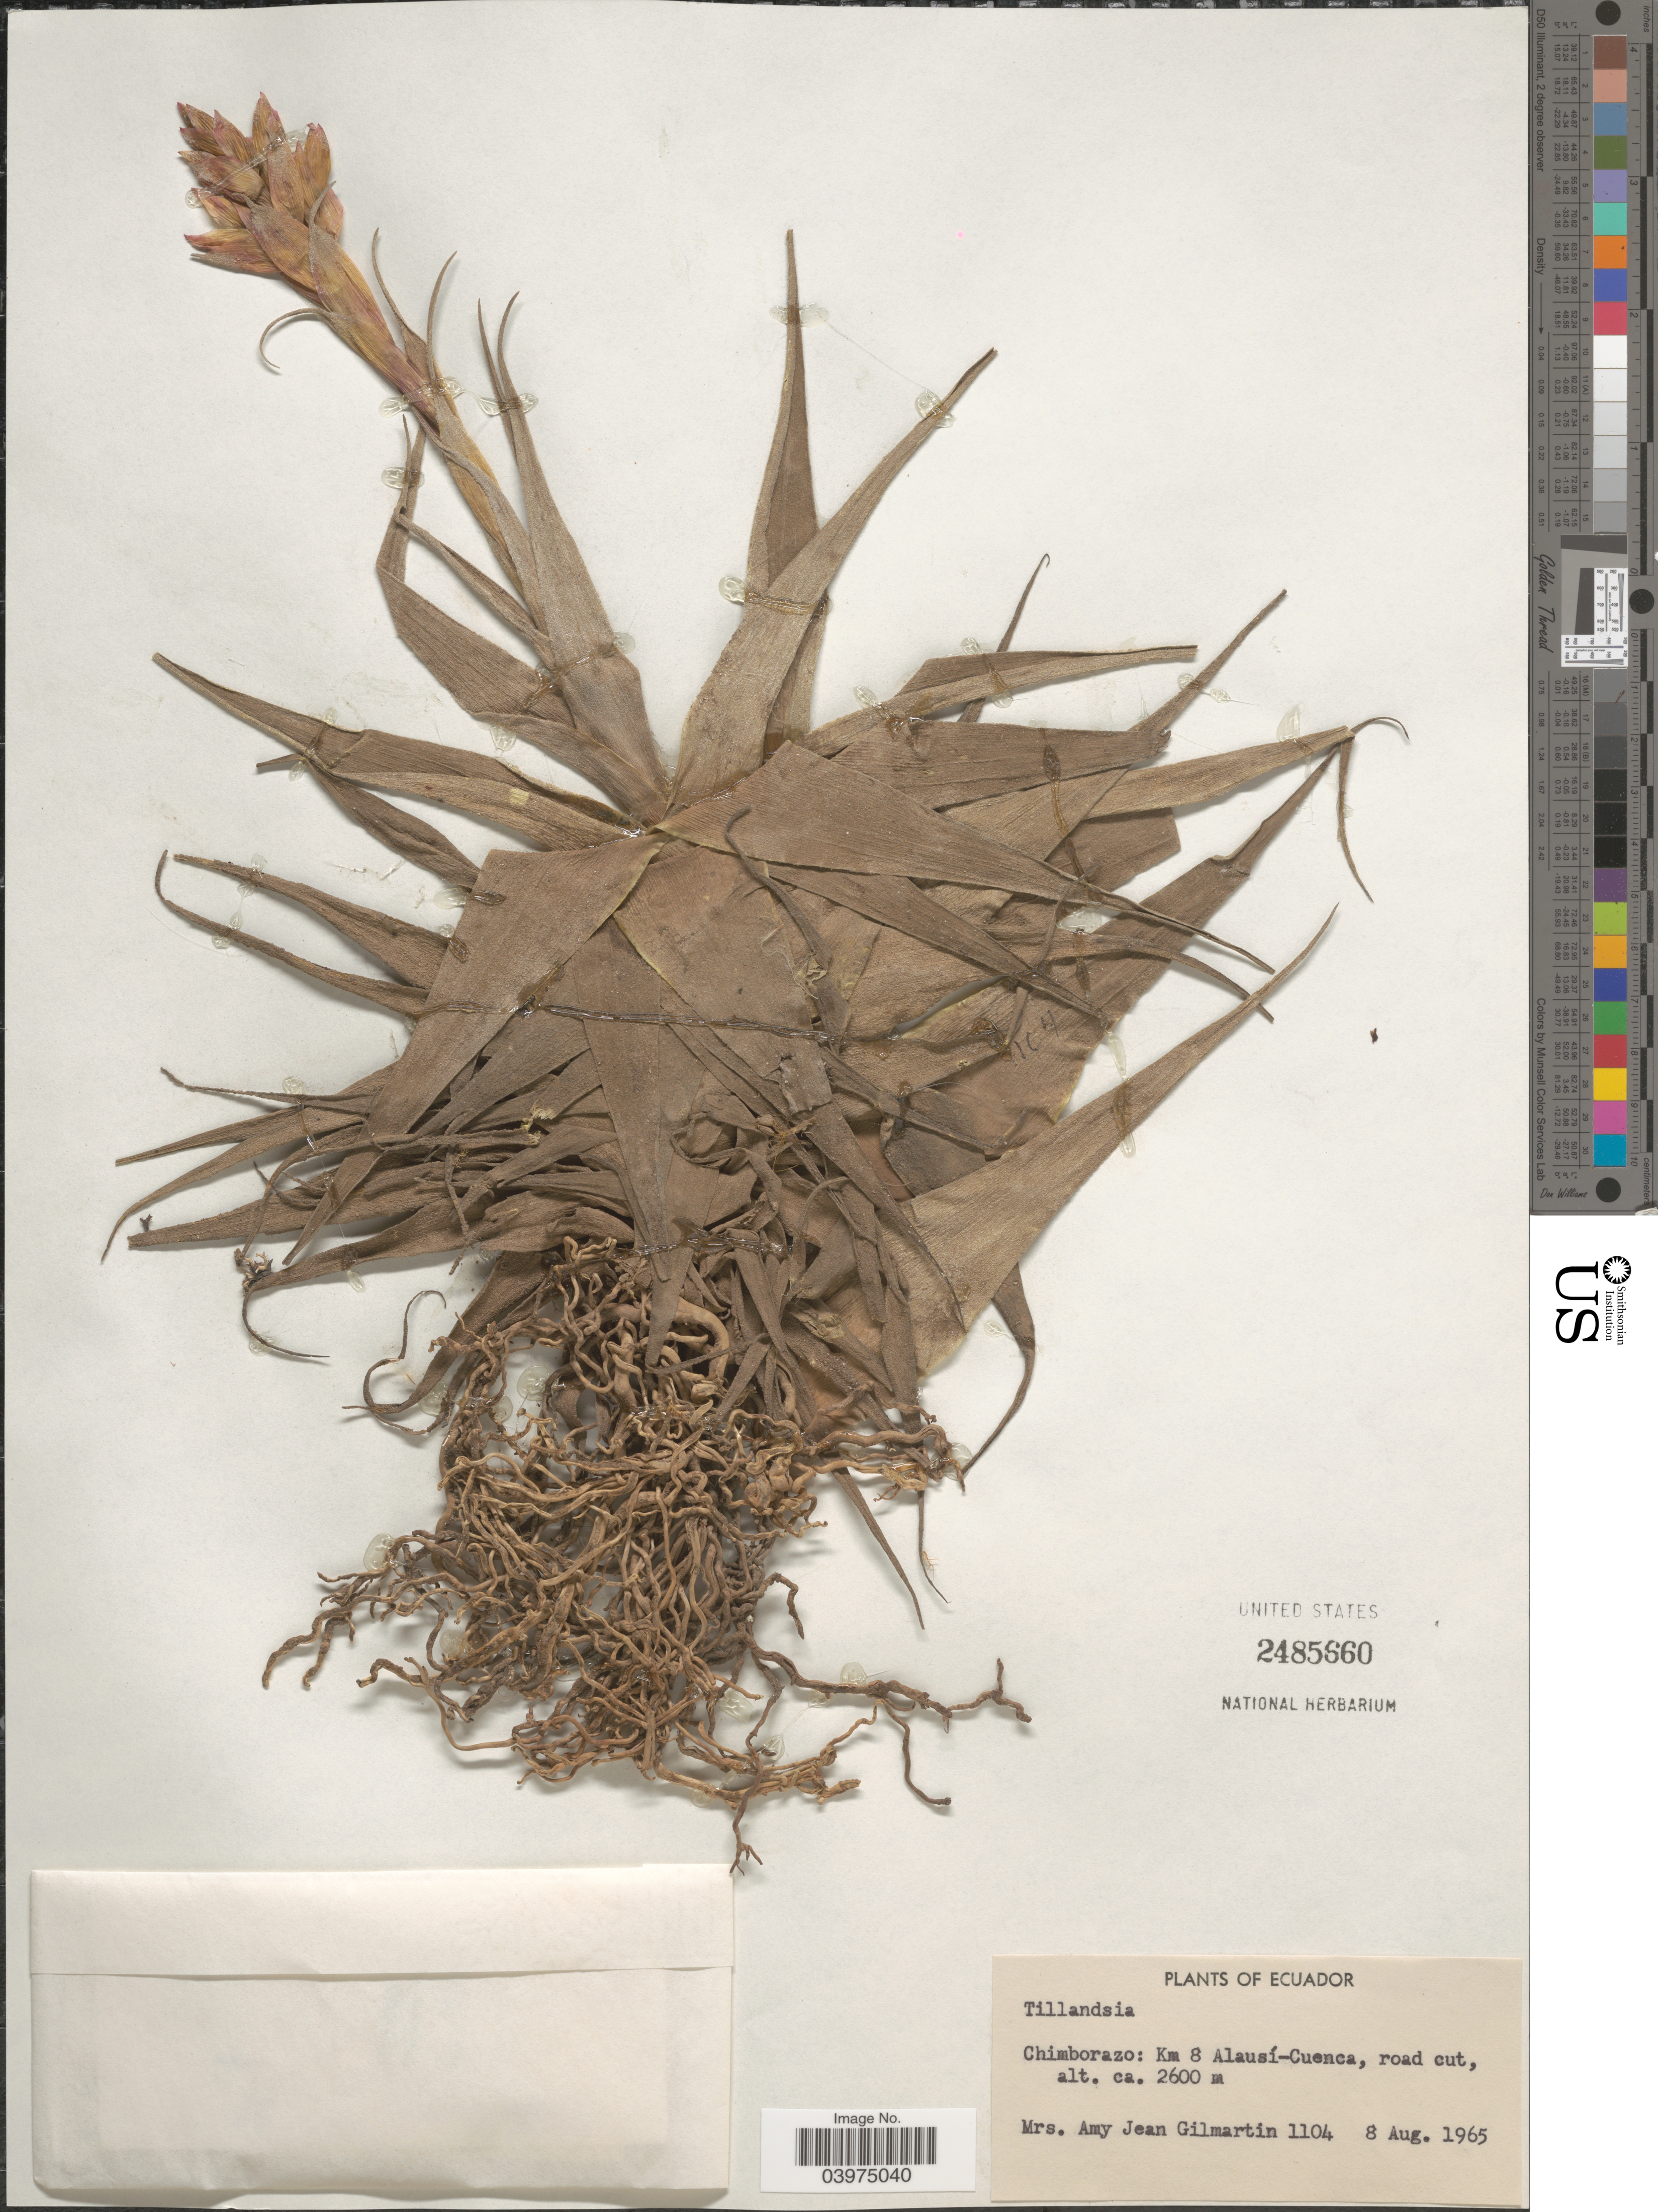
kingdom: Plantae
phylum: Tracheophyta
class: Liliopsida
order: Poales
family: Bromeliaceae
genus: Tillandsia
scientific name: Tillandsia sp.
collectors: A. J. Gilmartin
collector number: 1104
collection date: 1965-08-08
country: Ecuador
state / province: Chimborazo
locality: Km 8 Alausí-Cuenca, road cut.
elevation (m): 2600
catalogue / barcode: US 2485660